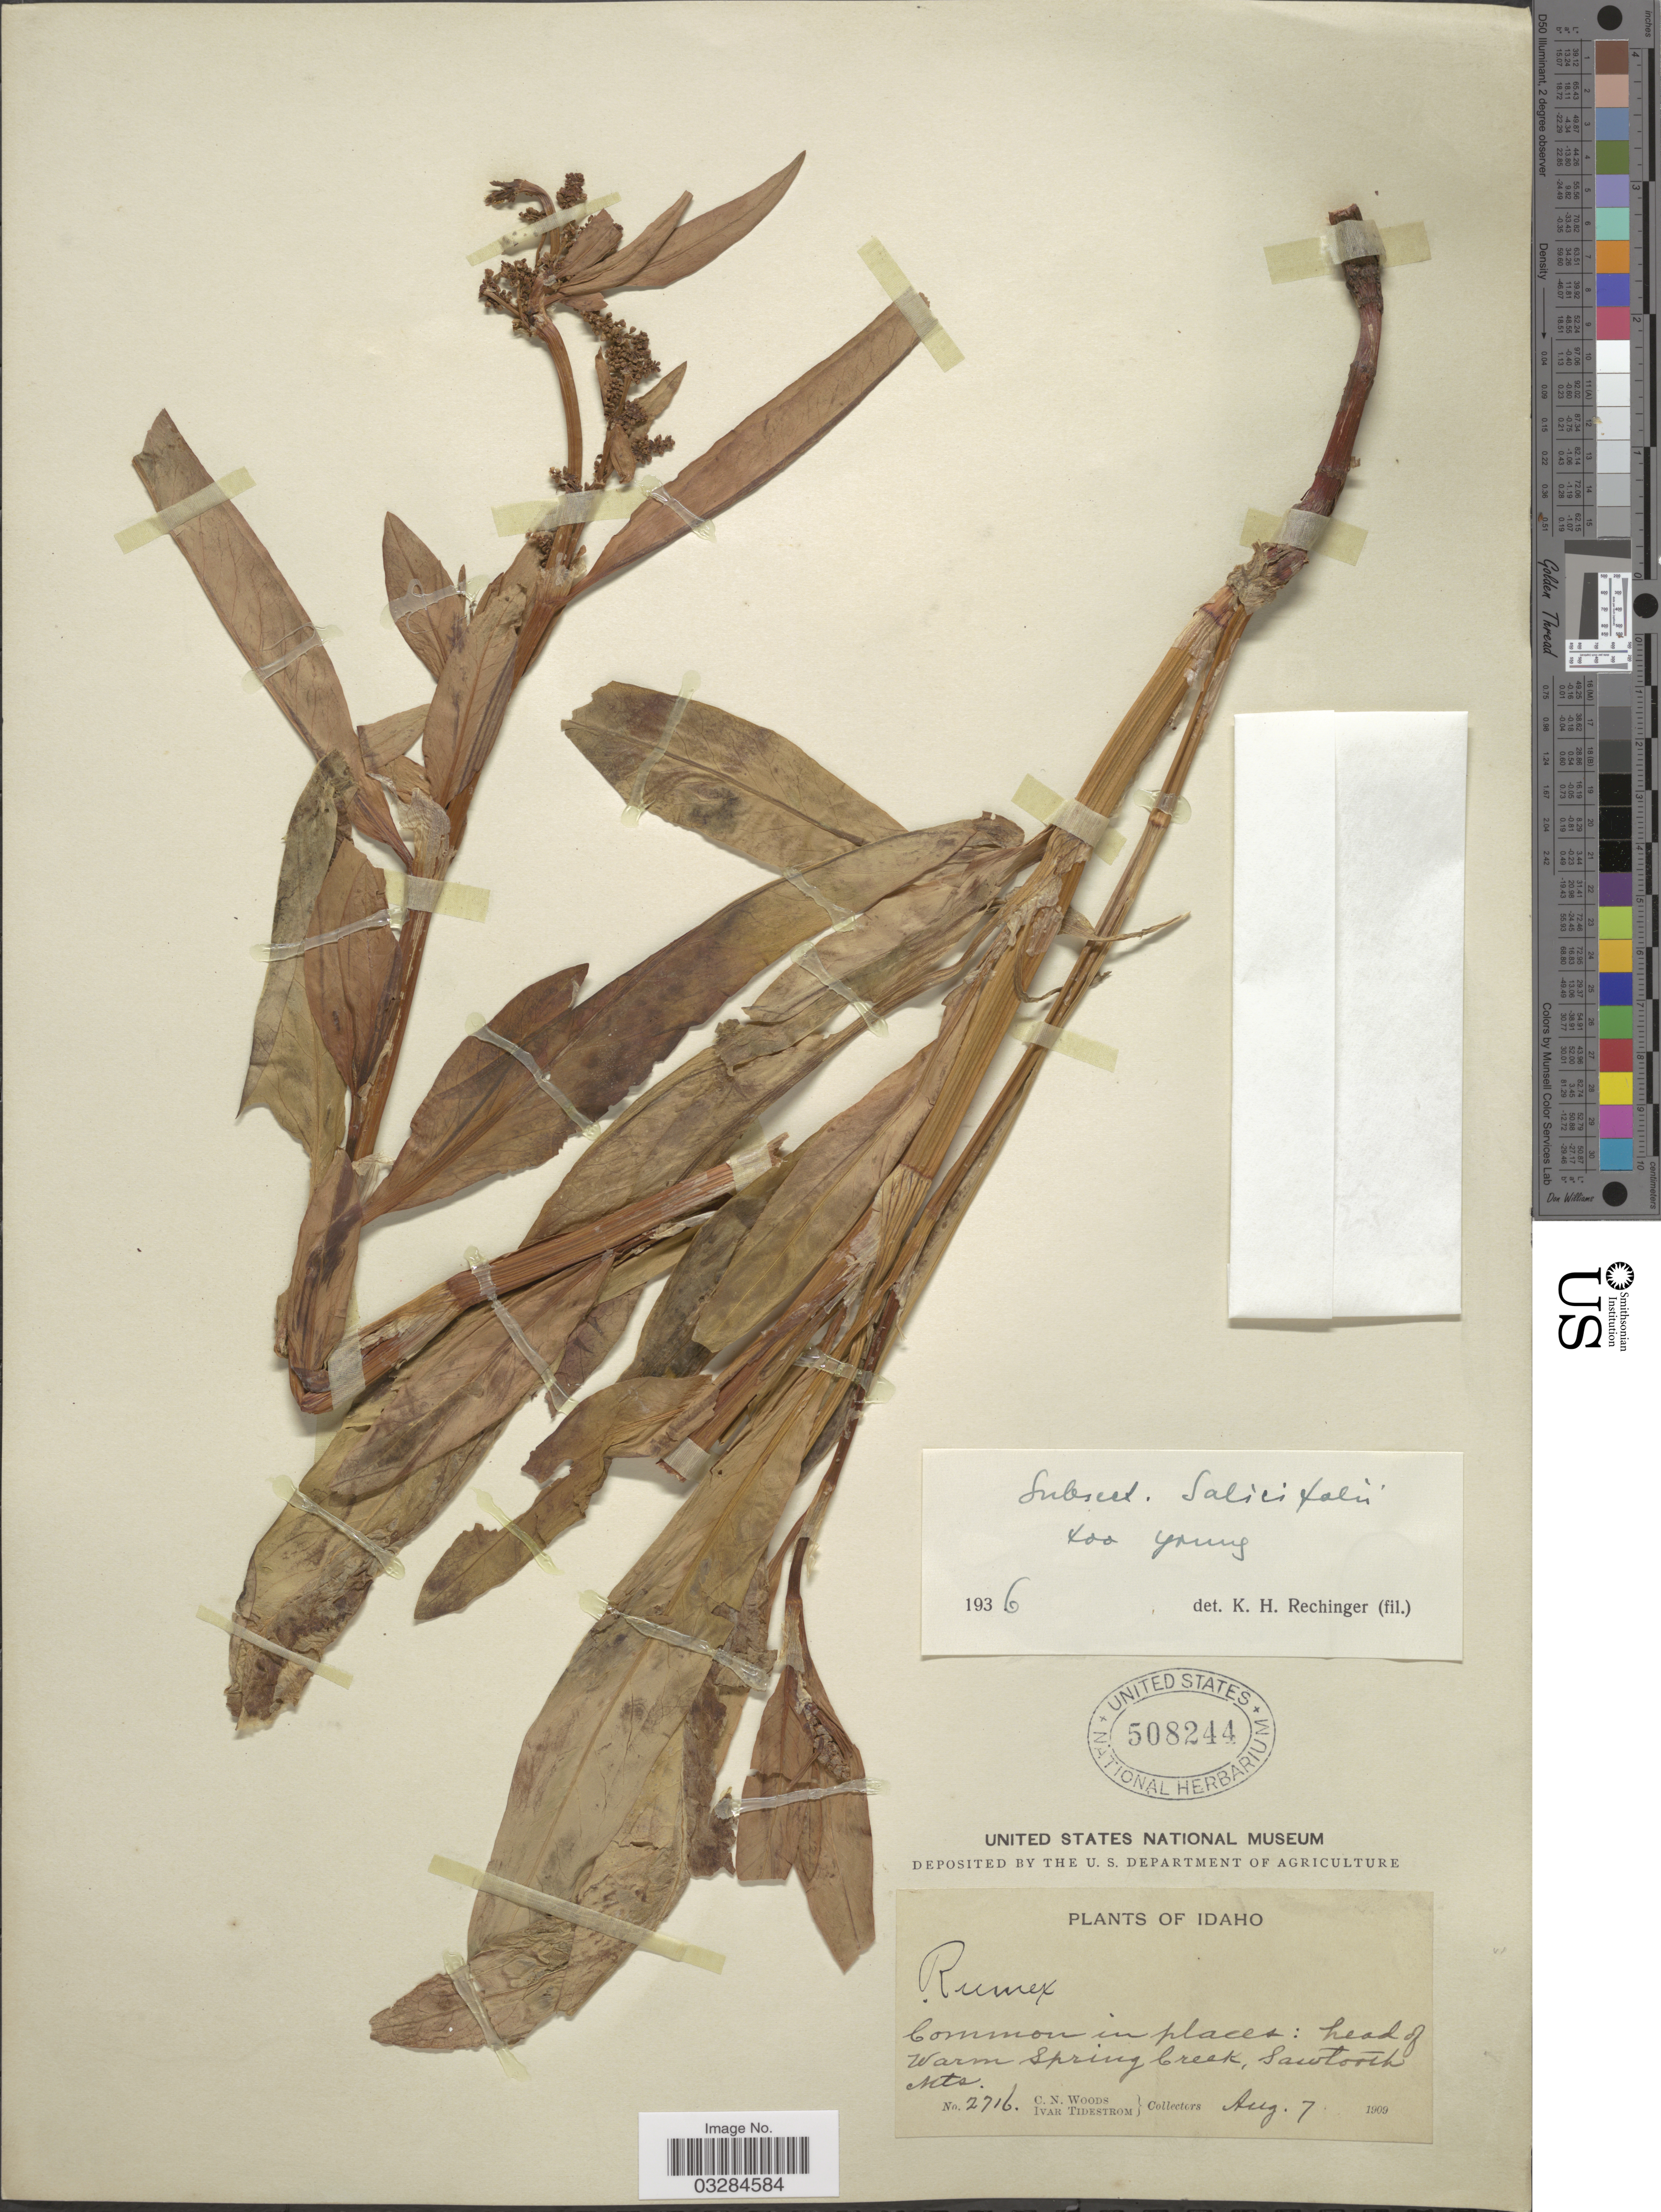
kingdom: Plantae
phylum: Tracheophyta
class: Magnoliopsida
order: Caryophyllales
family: Polygonaceae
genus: Rumex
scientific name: Rumex salicifolius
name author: Weinm.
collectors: C. Woods & I. F. Tidestrom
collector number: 2716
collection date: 1909-08-07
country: United States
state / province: Idaho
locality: Head of Warm Spring Creek, Sawtooth Mts.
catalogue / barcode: US 508244